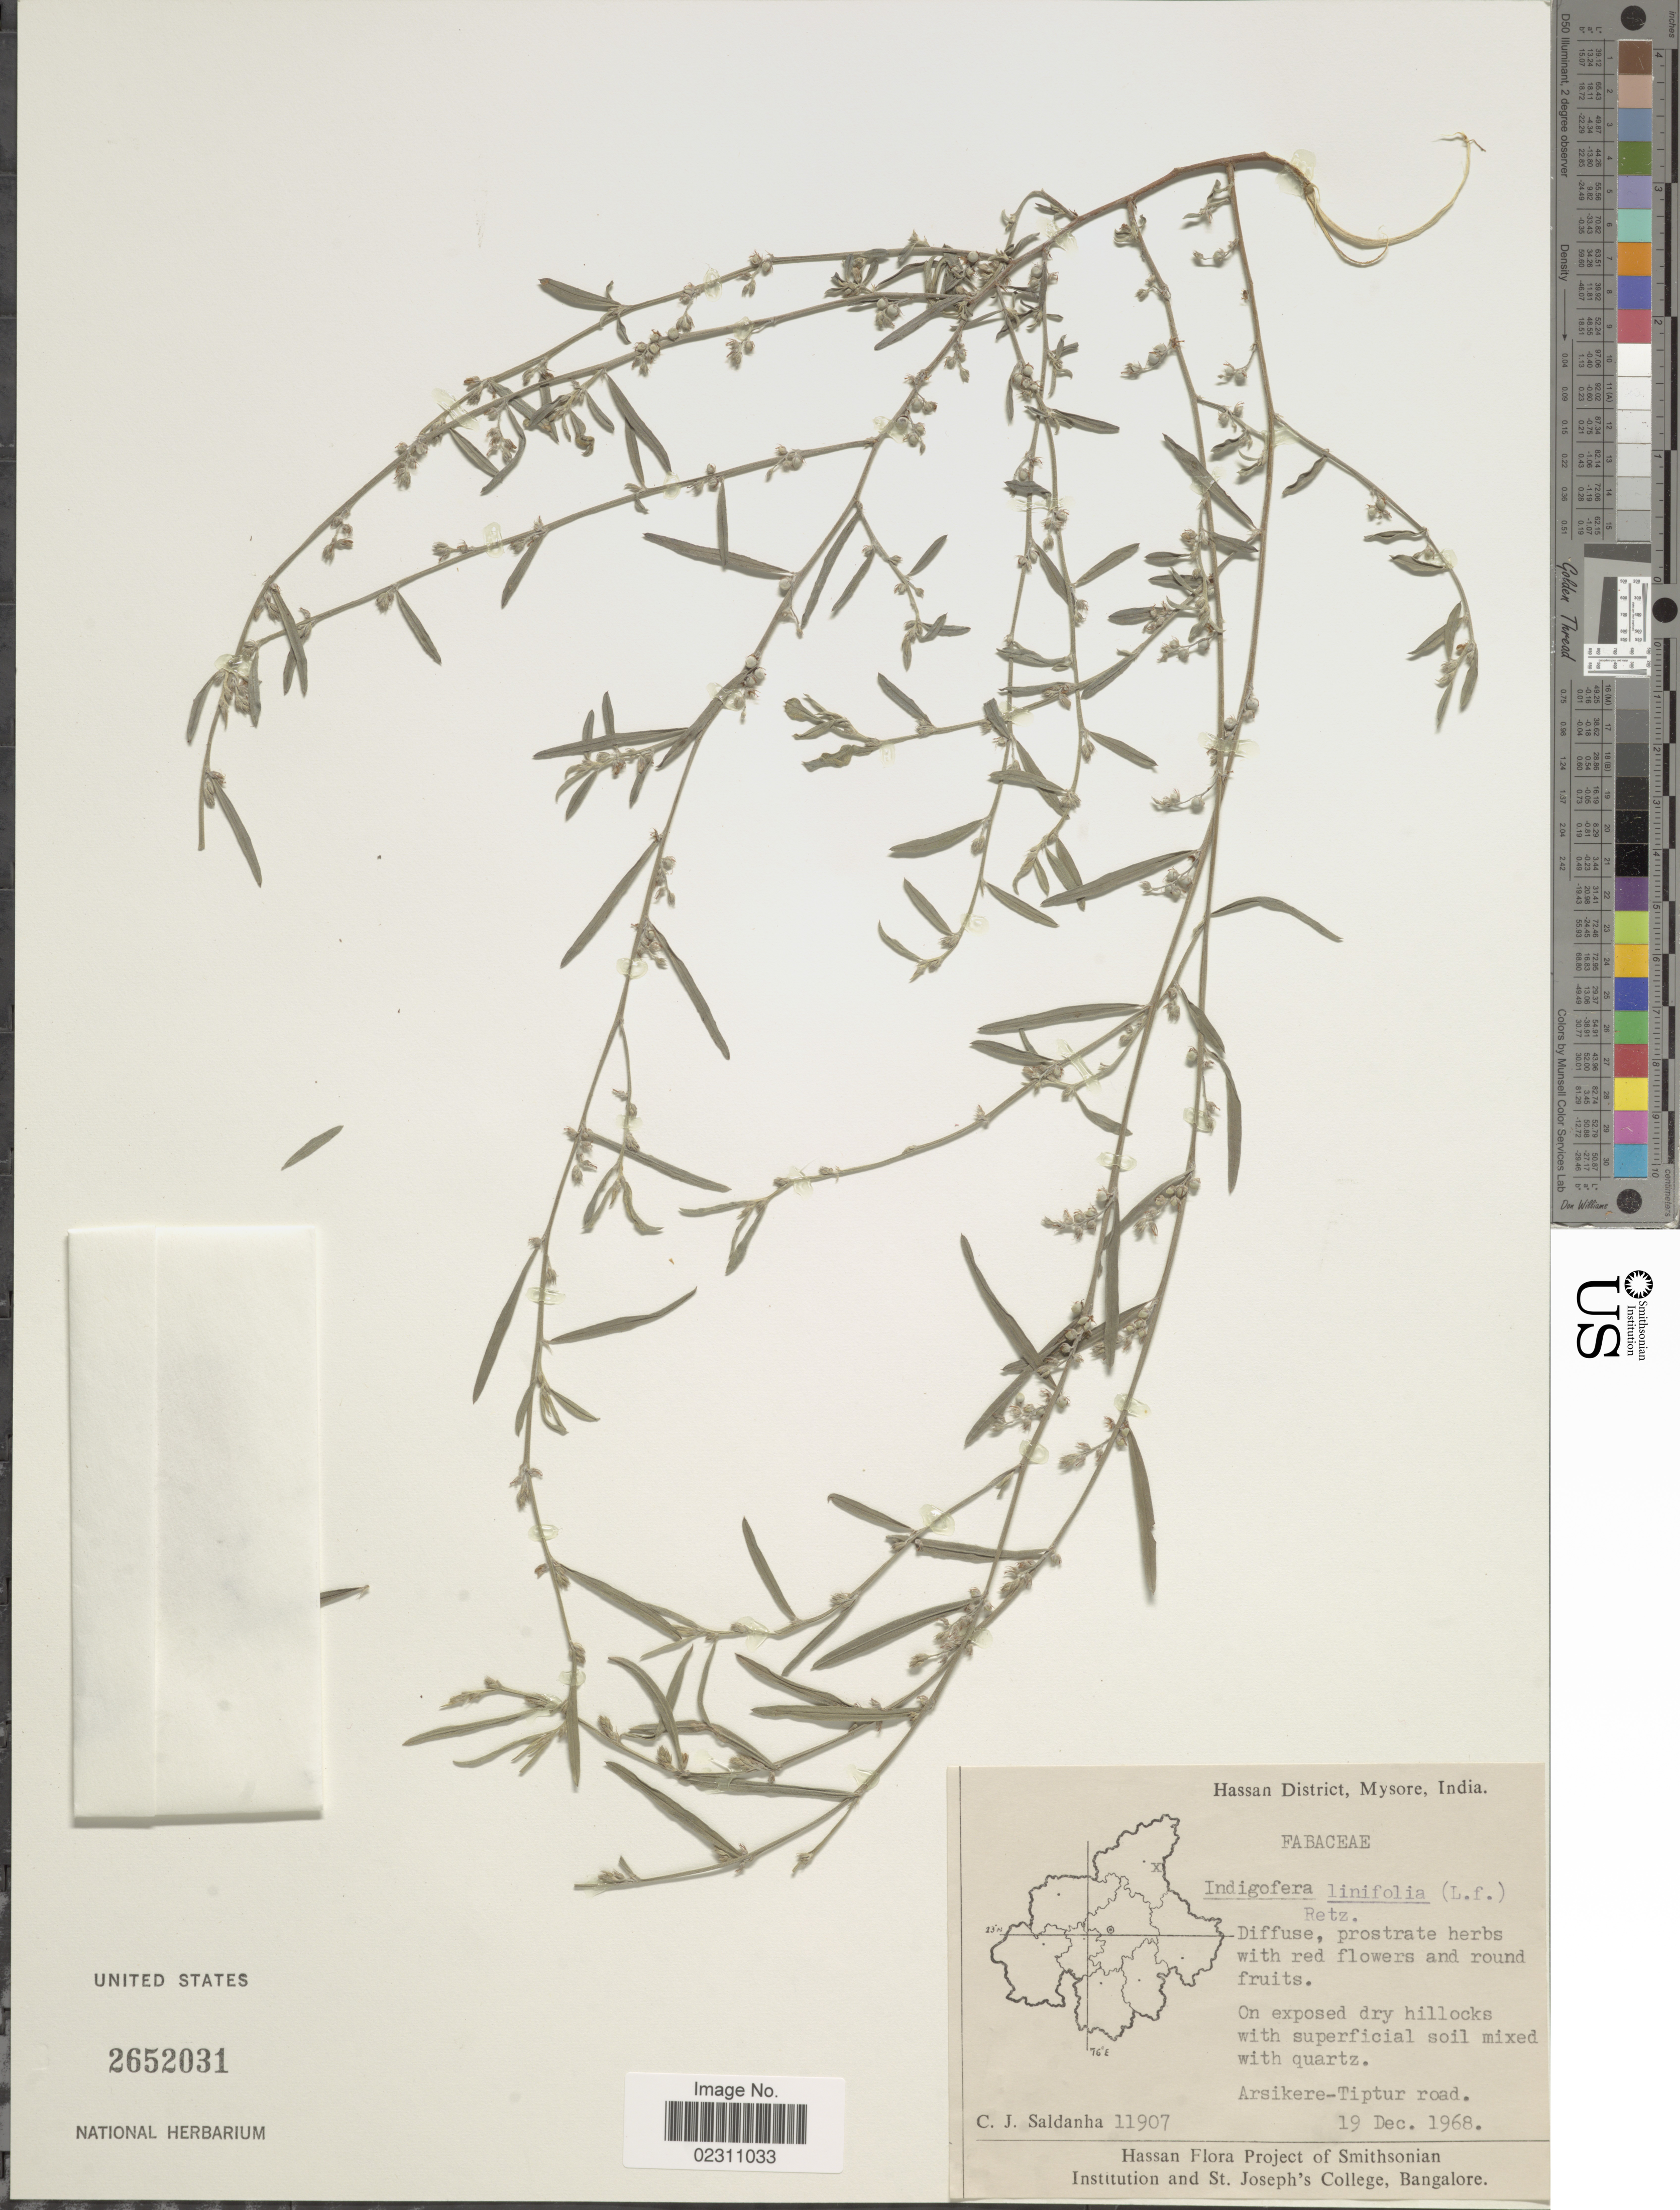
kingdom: Plantae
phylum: Tracheophyta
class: Magnoliopsida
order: Fabales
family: Fabaceae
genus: Indigofera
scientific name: Indigofera linifolia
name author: Retz.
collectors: C. J. Saldanha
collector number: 11907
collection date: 1968-12-19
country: India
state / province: Karnataka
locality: Hassan District, Mysore, Arsikere-Tiptur road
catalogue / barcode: US 2652031